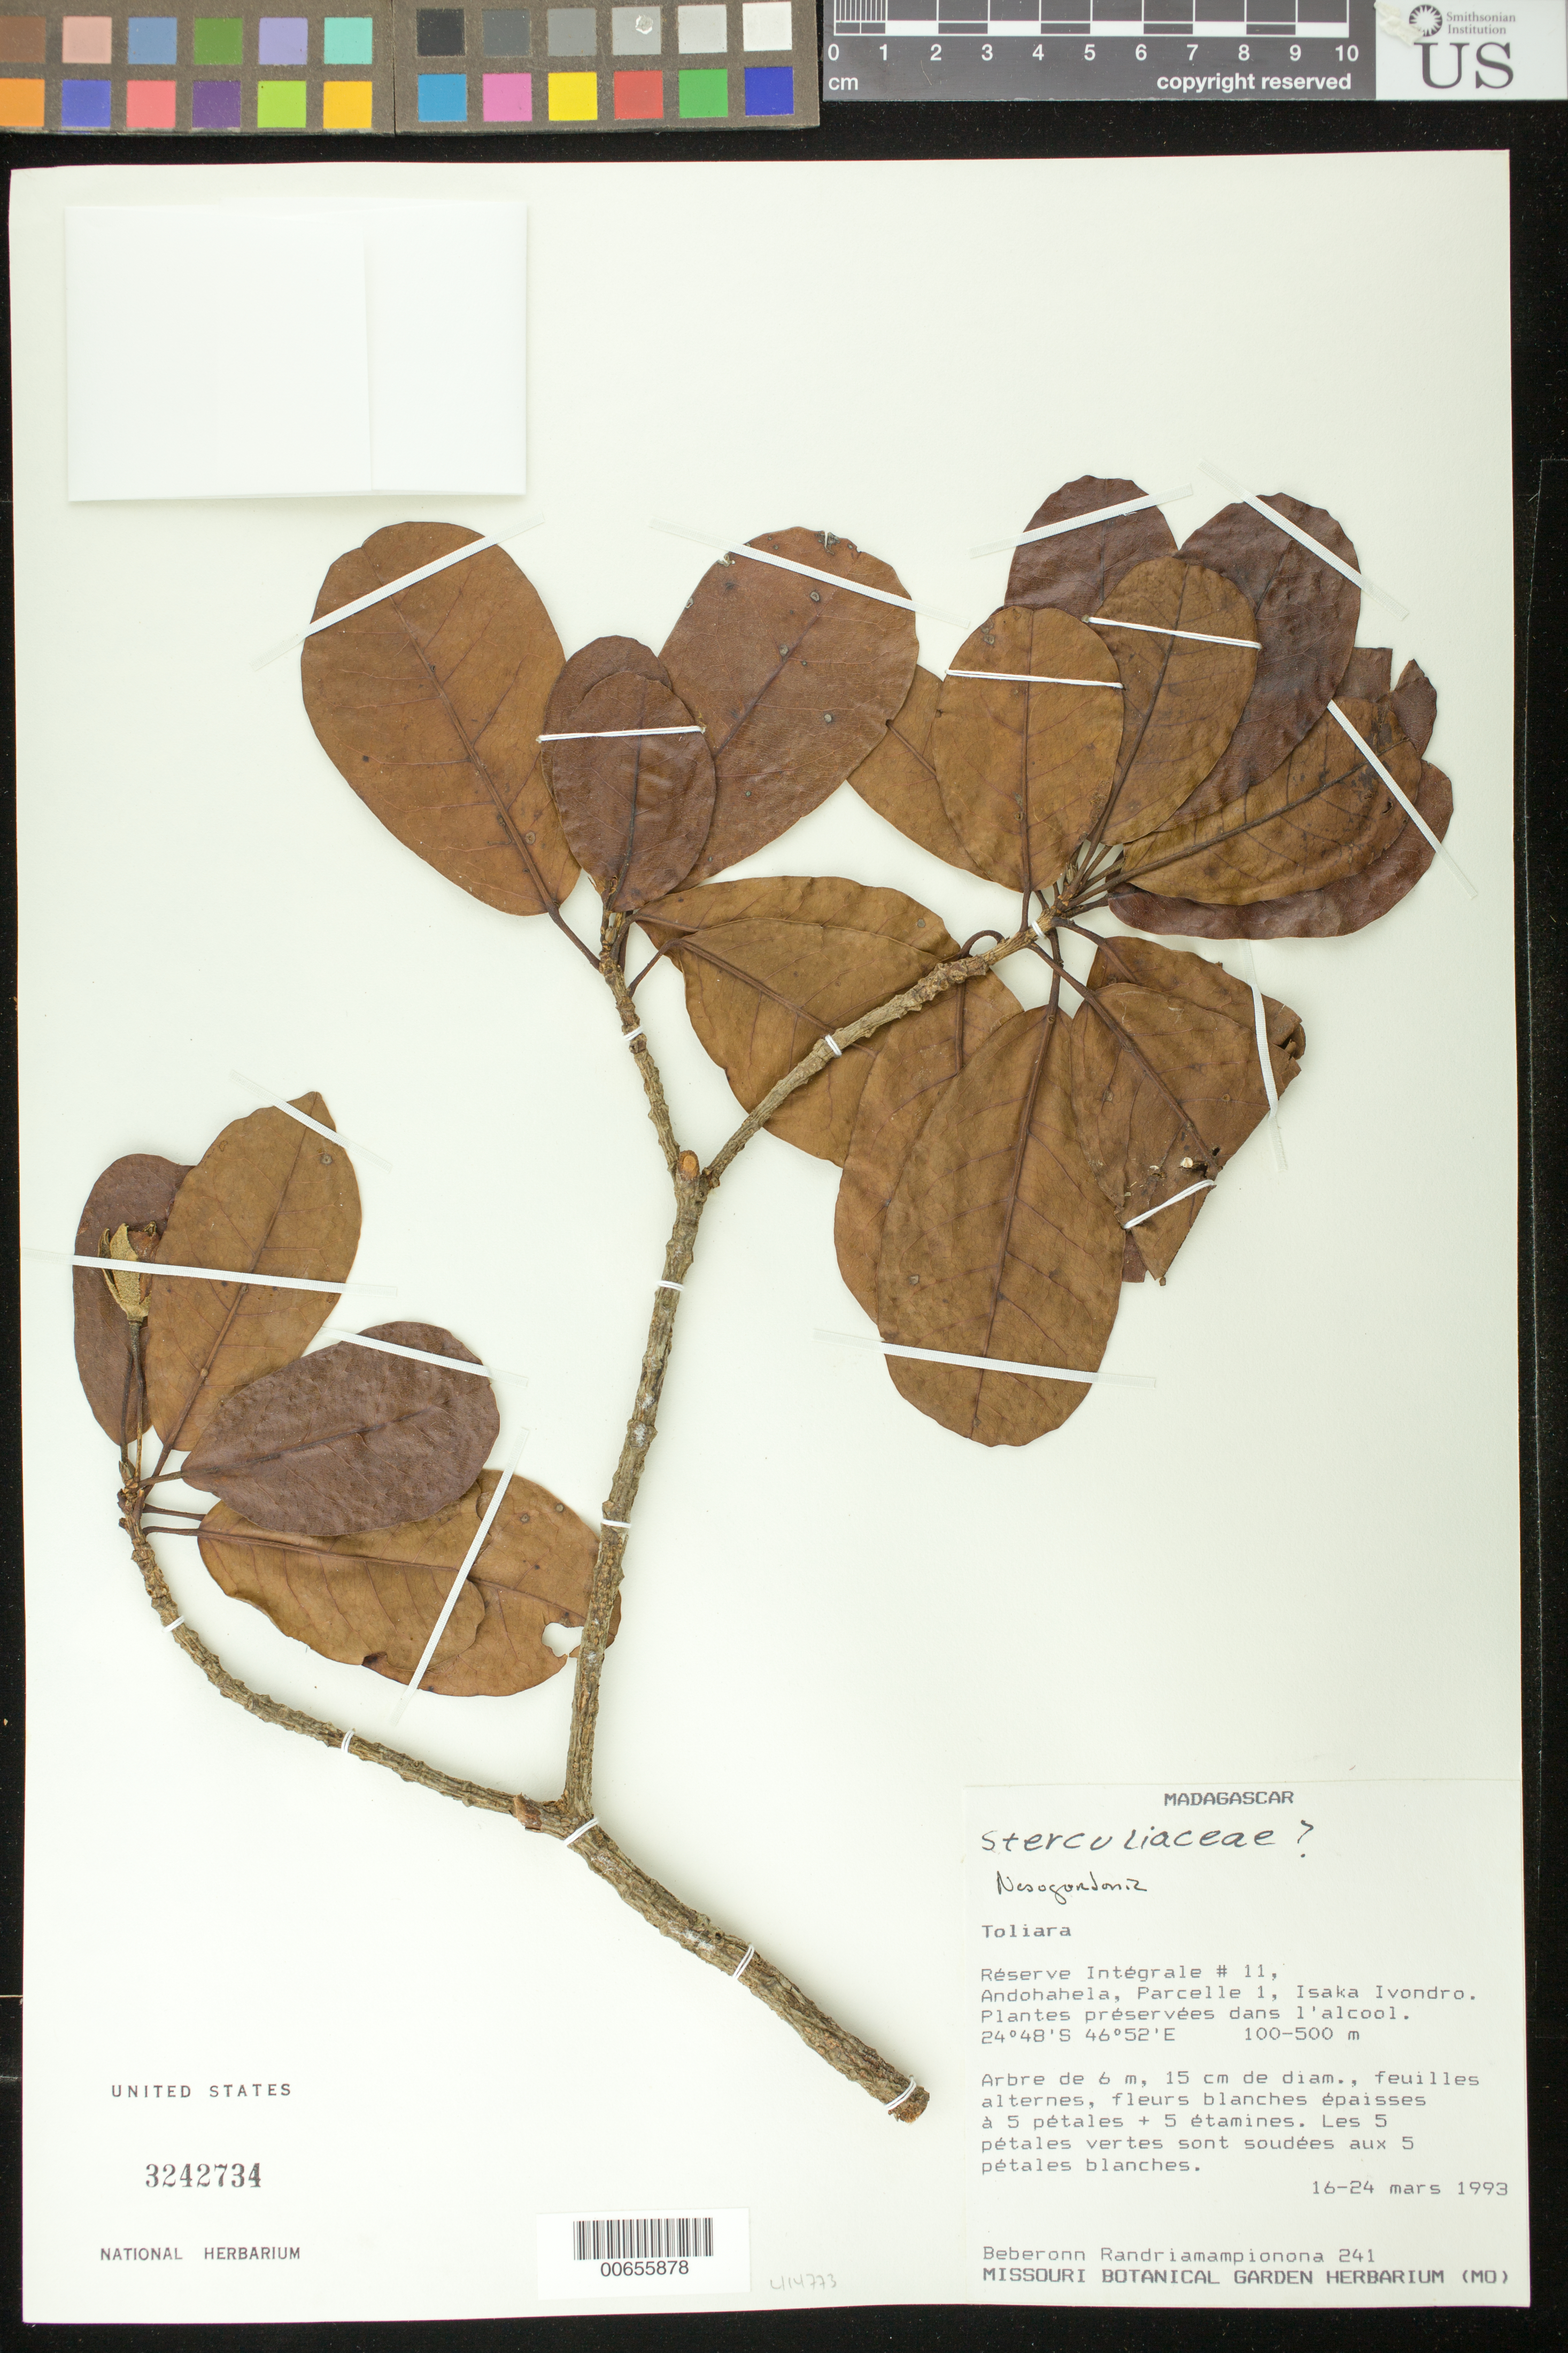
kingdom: Plantae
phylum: Tracheophyta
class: Magnoliopsida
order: Malvales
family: Malvaceae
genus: Nesogordonia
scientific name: Nesogordonia sp.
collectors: B. Randriamampionona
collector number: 241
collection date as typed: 16 Mar 1993 to 24 Mar 1993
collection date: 1993-03-16/1993-03-24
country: Madagascar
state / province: Anosy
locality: Résereve Intégrale # 11, Andohahela, Parcelle 1, Isaka Ivondro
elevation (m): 100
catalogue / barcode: US 3242734